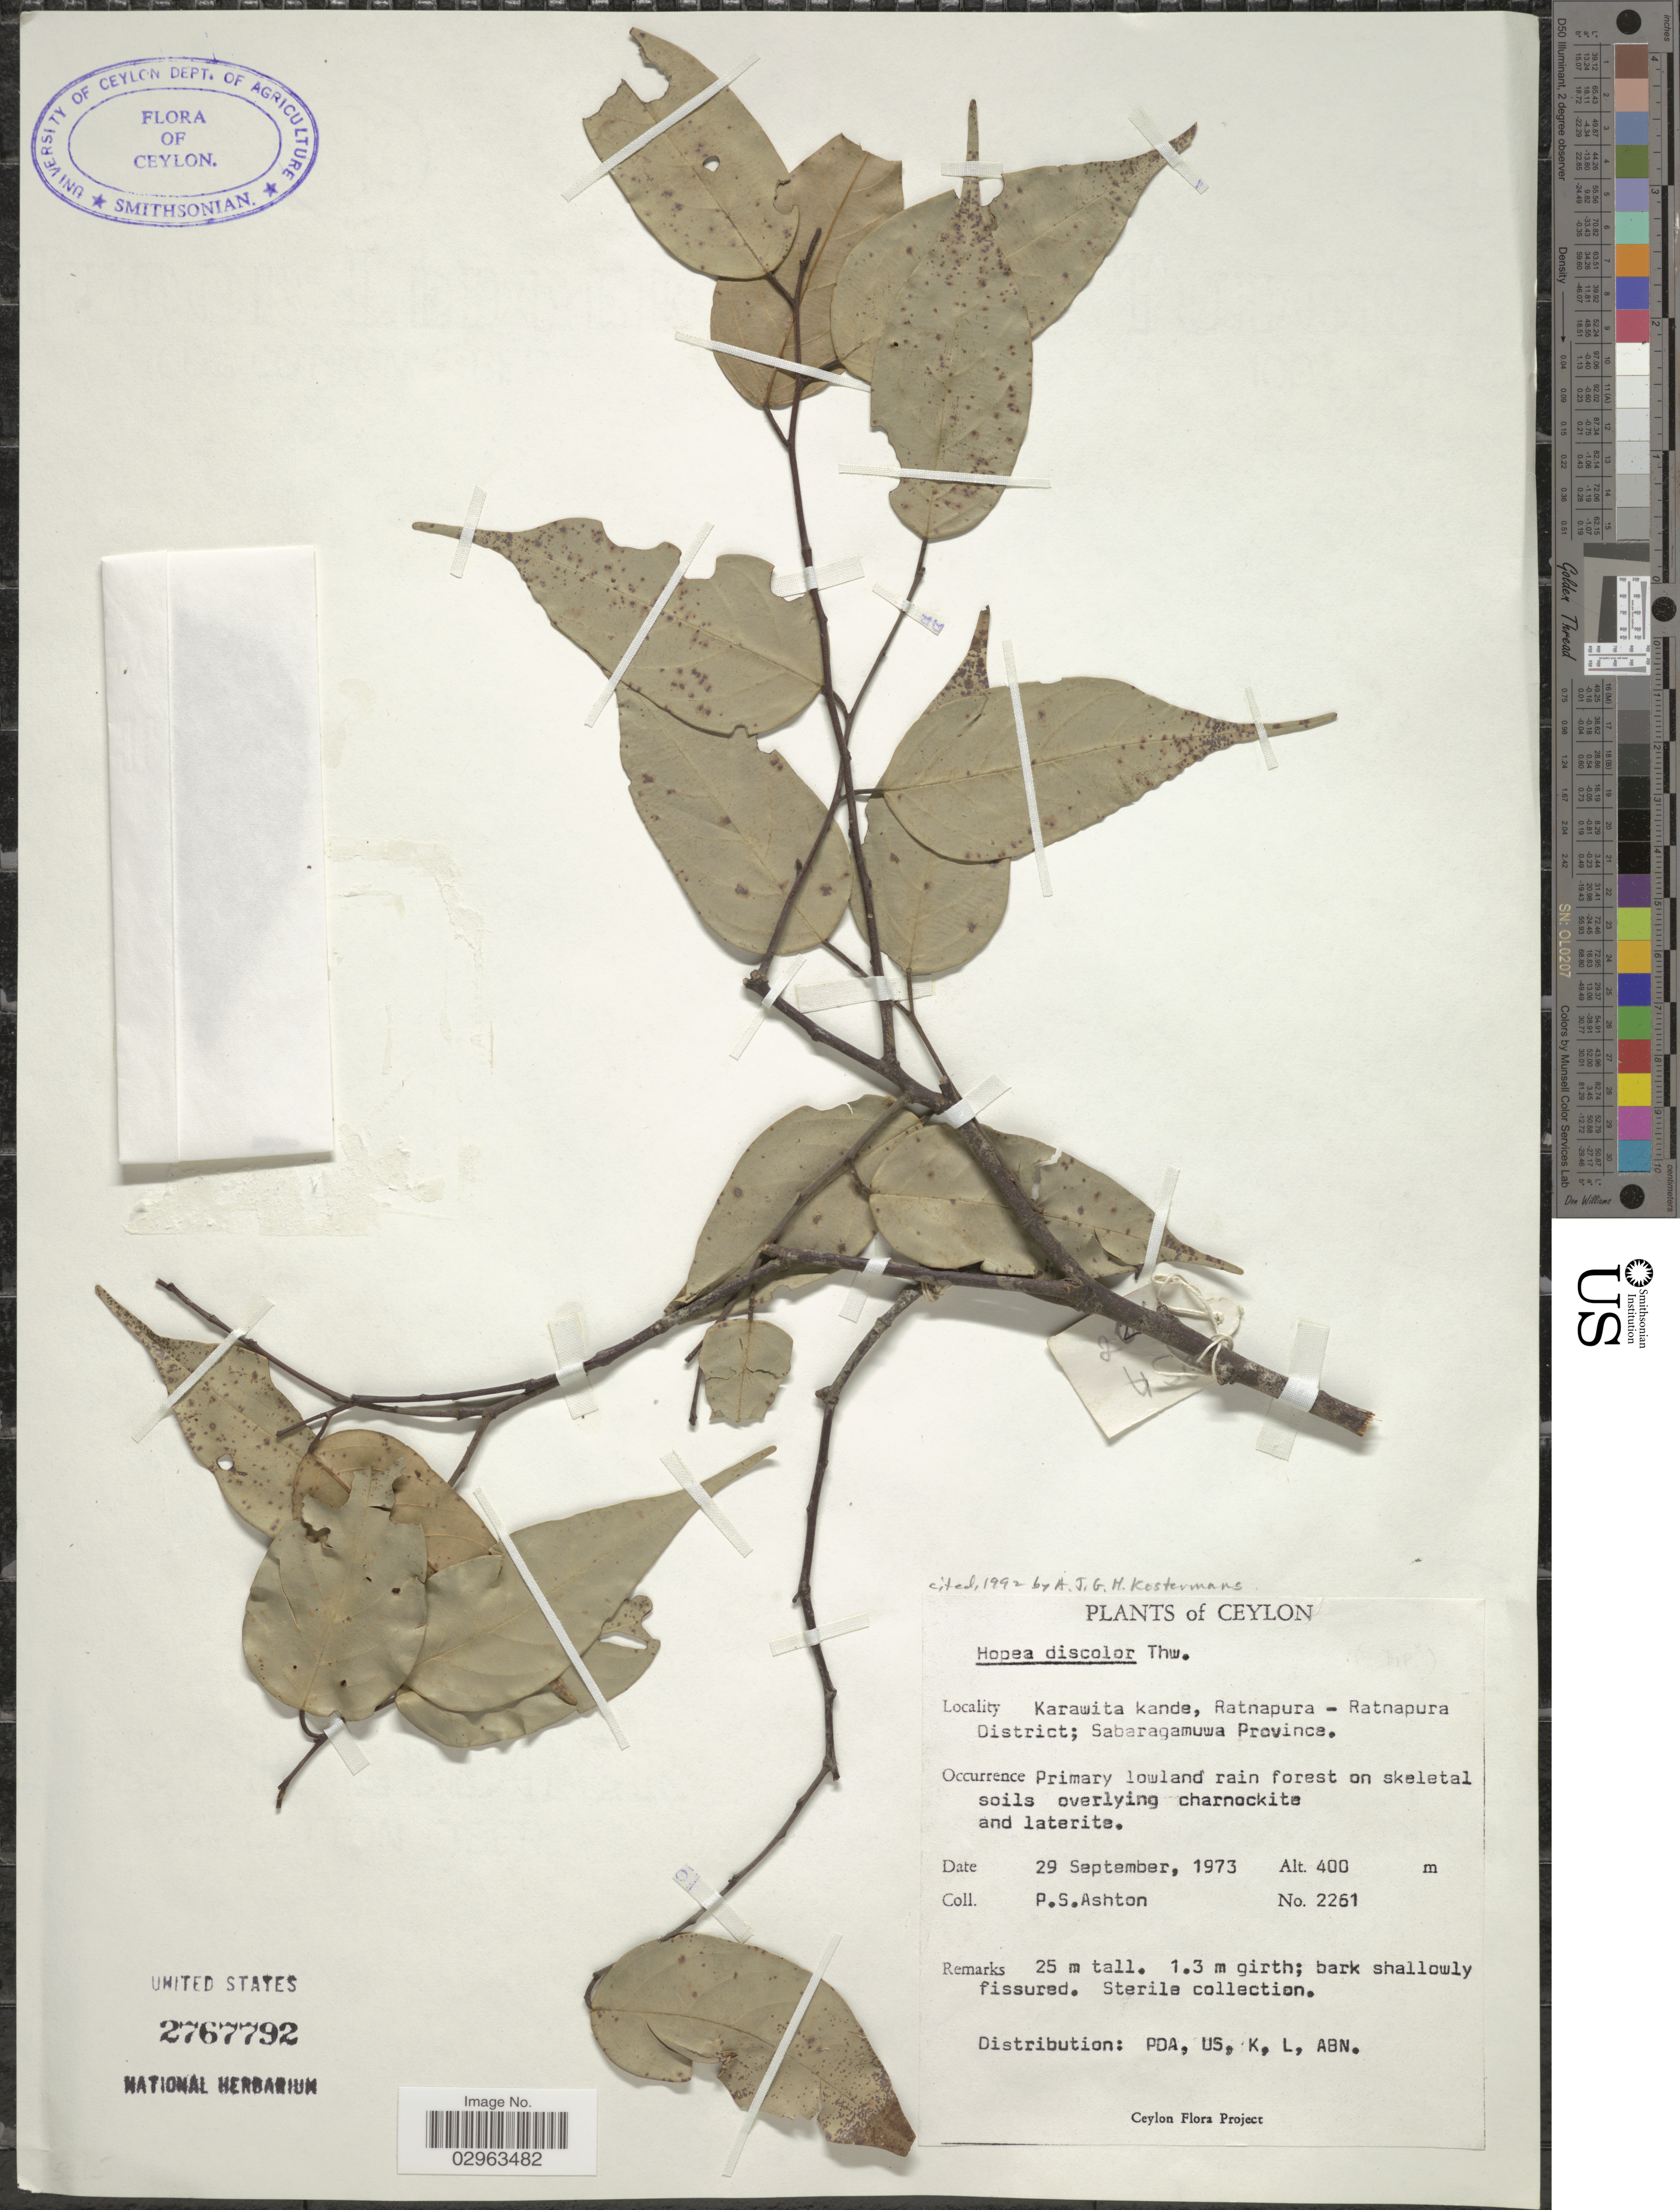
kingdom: Plantae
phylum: Tracheophyta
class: Magnoliopsida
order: Malvales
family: Dipterocarpaceae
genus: Hopea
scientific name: Hopea discolor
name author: Thwaites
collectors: P. S. Ashton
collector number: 2261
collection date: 1973-09-29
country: Sri Lanka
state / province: Sabaragamuwa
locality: Ceylon. Karawita kande, Ratnapura - Ratnapura District.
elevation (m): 400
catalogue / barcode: US 2767792